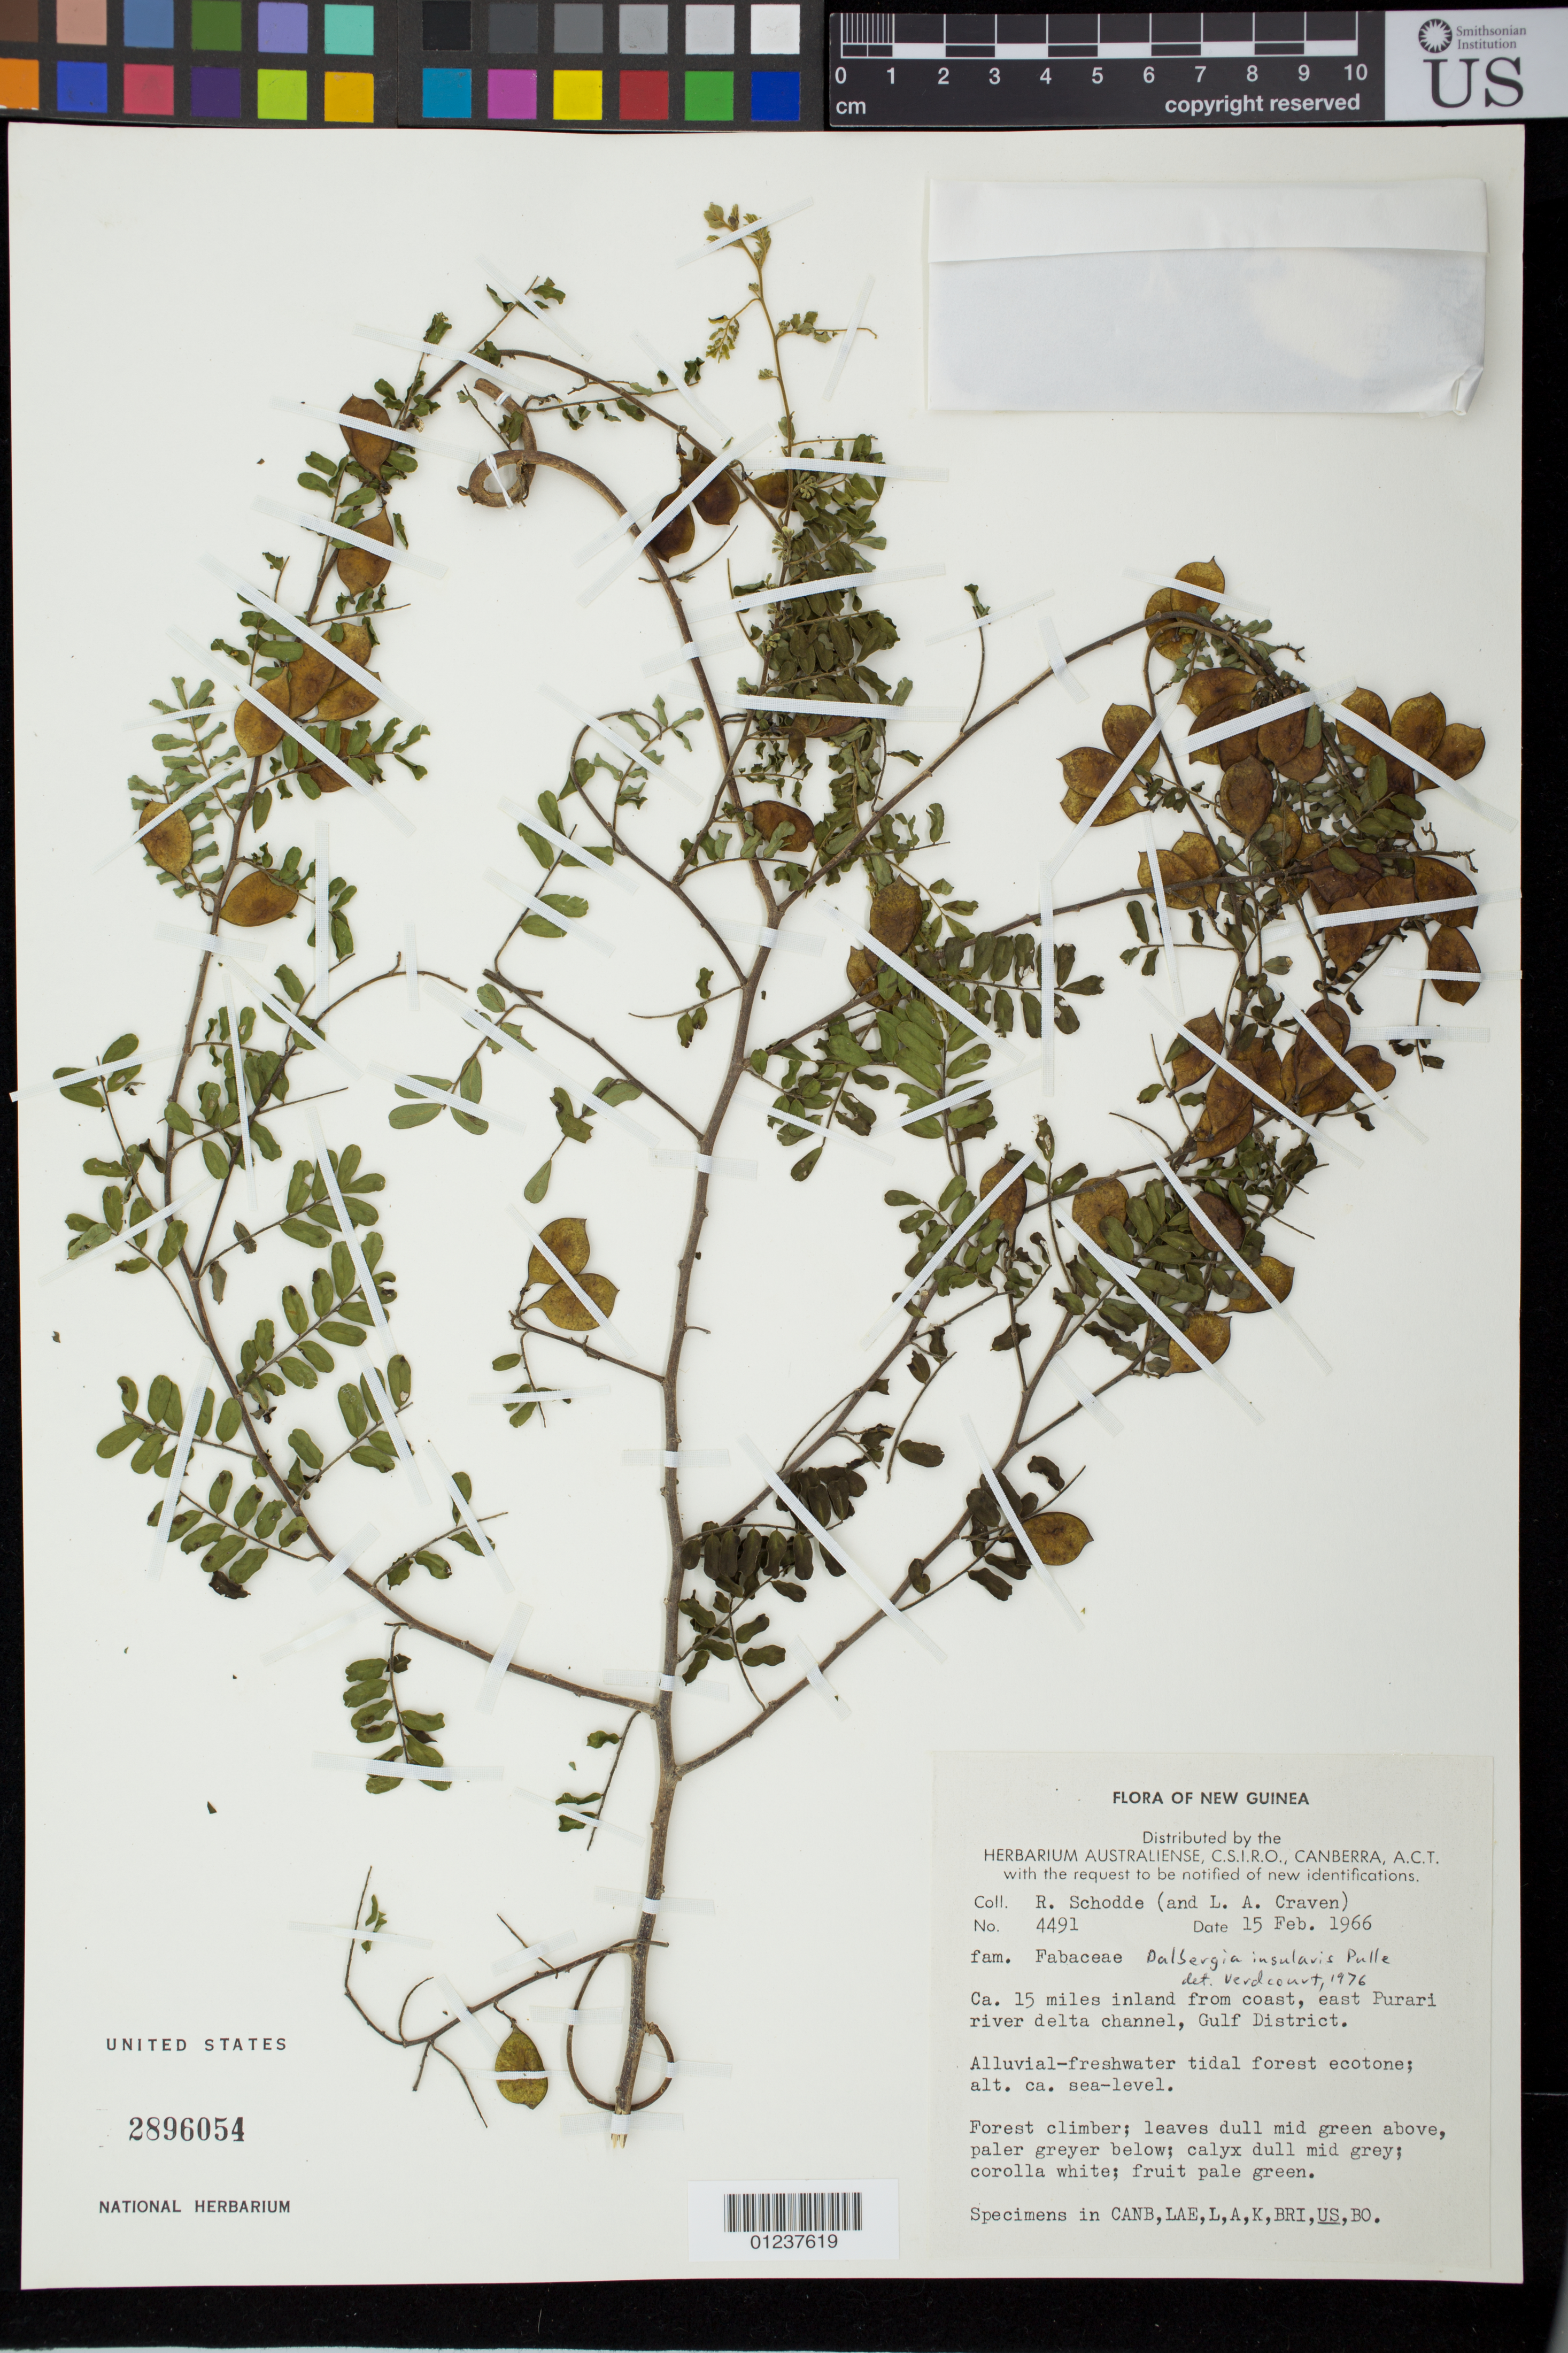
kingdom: Plantae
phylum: Tracheophyta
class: Magnoliopsida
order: Fabales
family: Fabaceae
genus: Dalbergia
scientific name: Dalbergia insularis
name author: Pulle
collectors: R. Schodde & L. A. Craven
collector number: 4491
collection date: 1966-02-15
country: Papua New Guinea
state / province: Gulf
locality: Ca. 15 miles inland from coast, east Purari river delta channel.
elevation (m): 0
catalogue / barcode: US 2896054